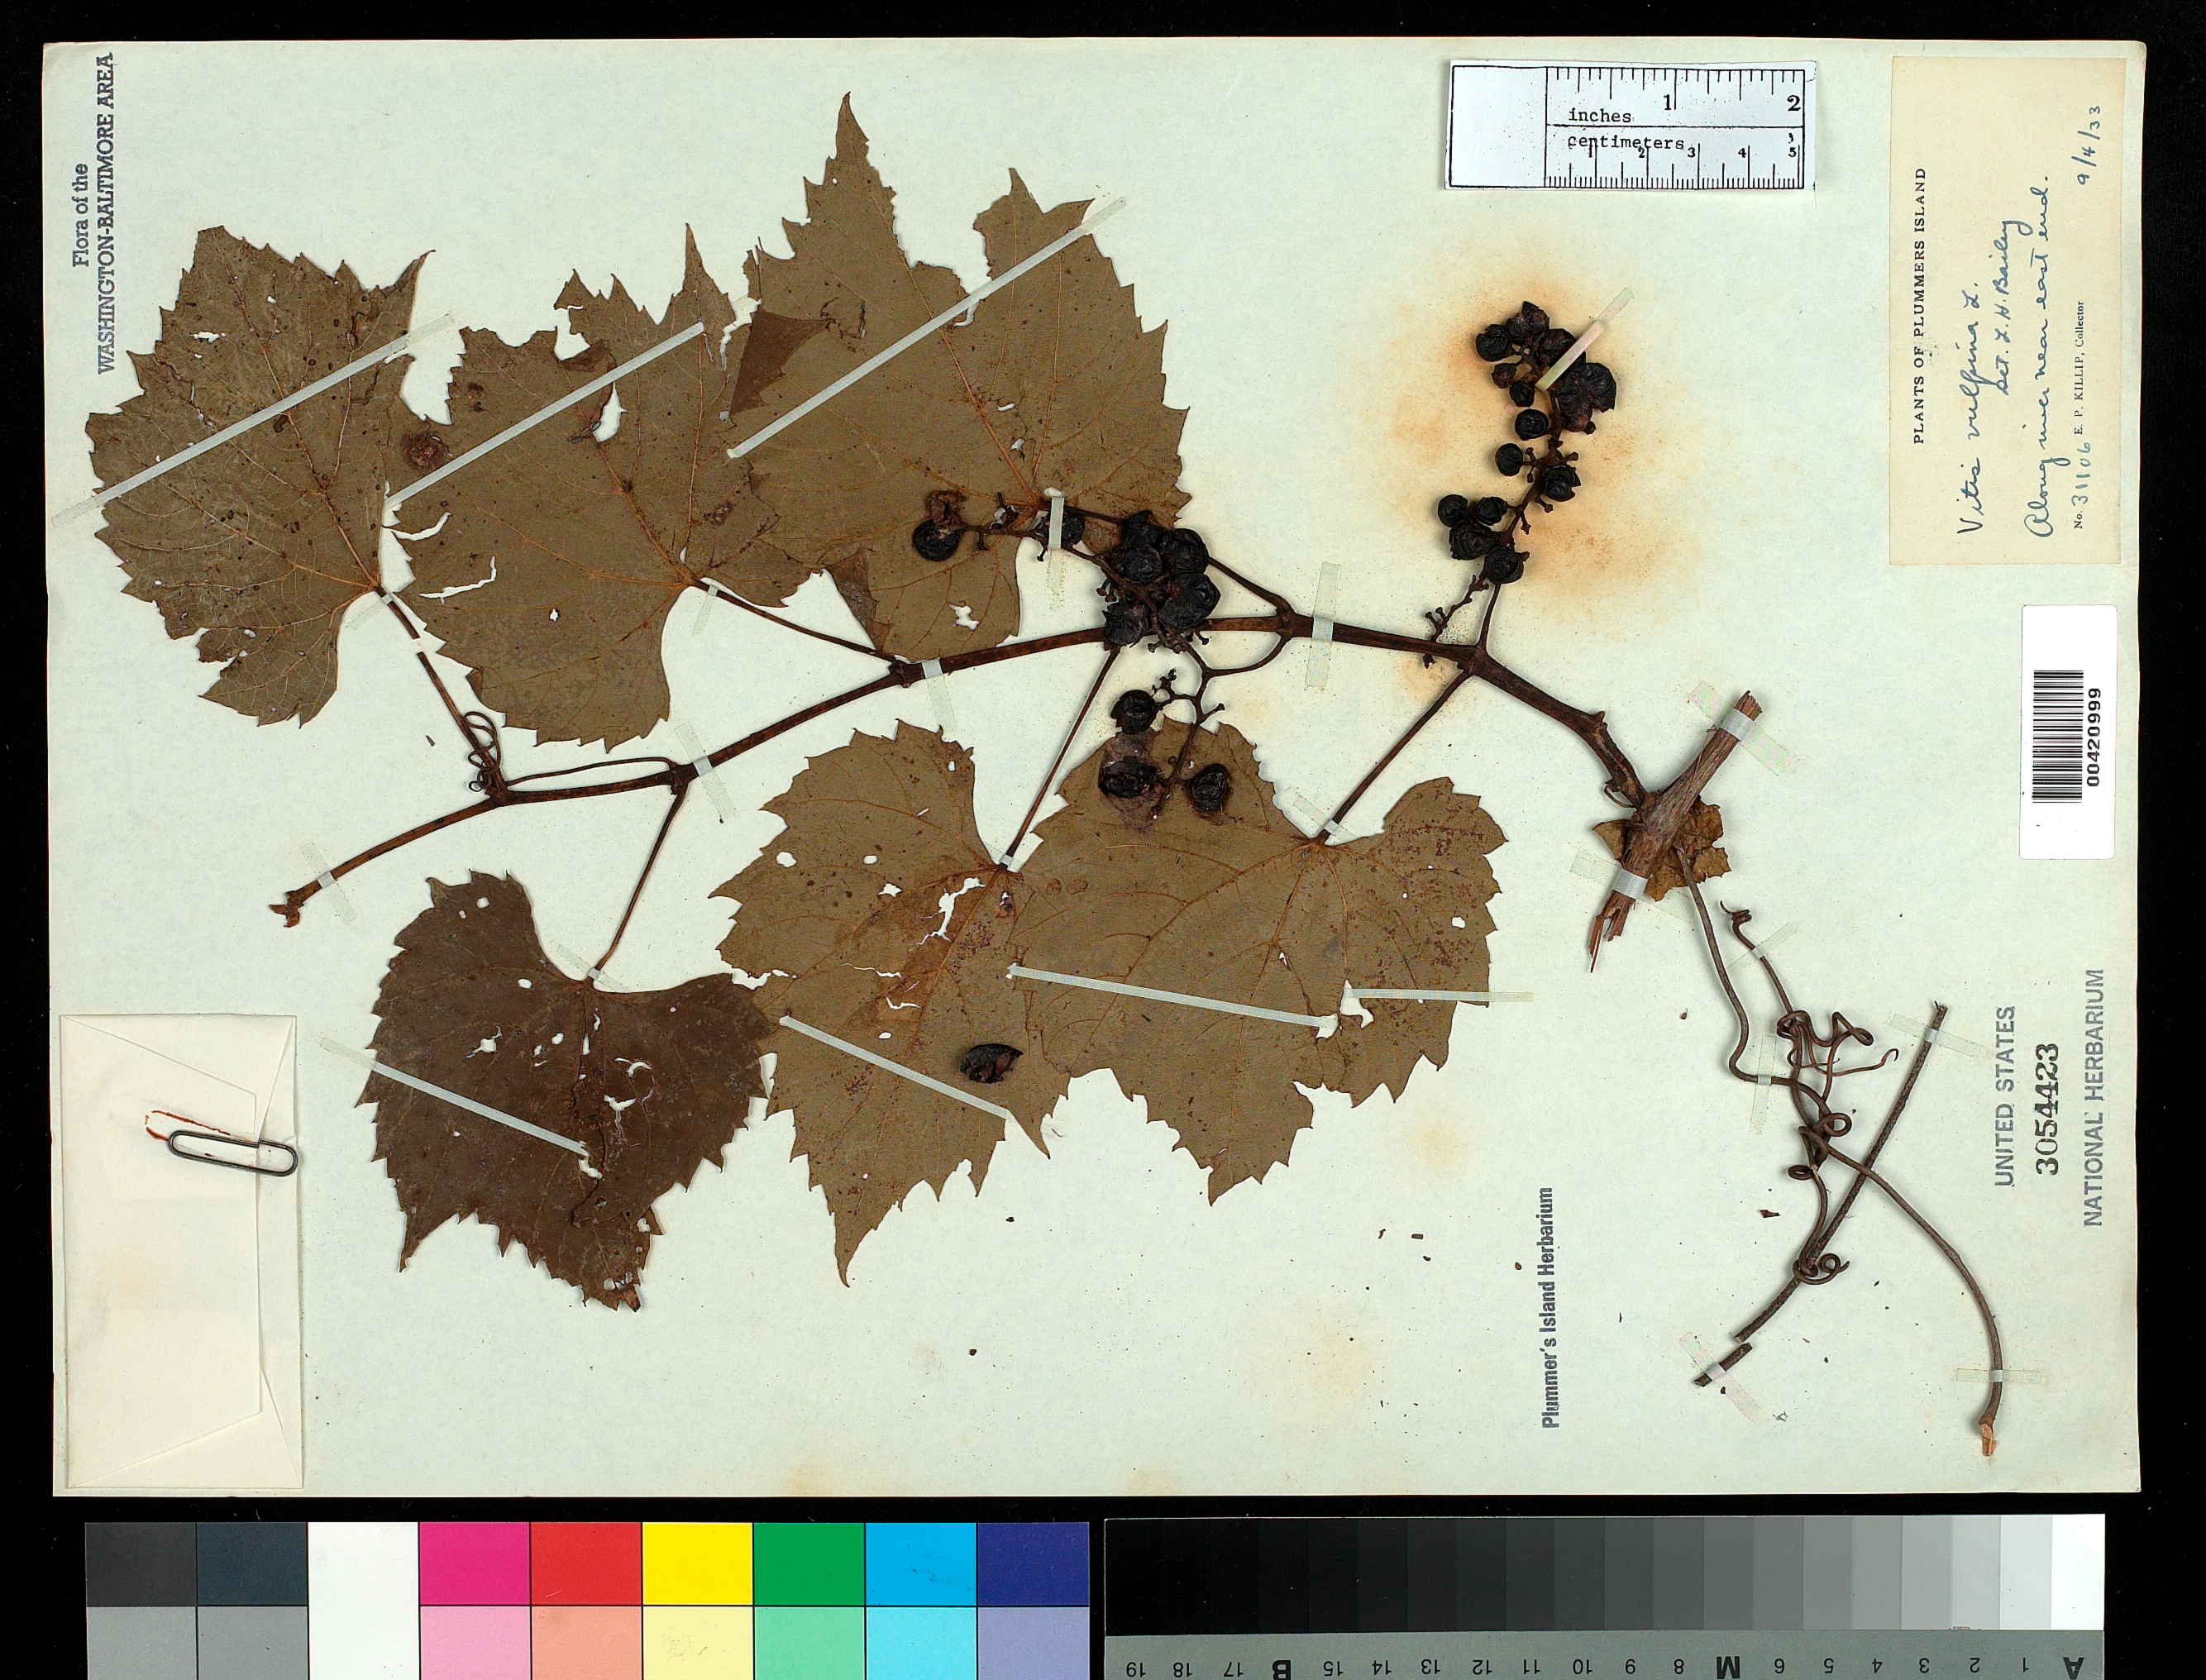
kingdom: Plantae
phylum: Tracheophyta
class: Magnoliopsida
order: Vitales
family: Vitaceae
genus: Vitis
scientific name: Vitis vulpina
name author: L.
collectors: E. P. Killip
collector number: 31106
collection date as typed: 04 Sep 1933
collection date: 1933-09-04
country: United States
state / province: Maryland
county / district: Montgomery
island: Plummers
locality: Plummer's Island; along river near east end C. & O. Canal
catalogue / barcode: US 3054423